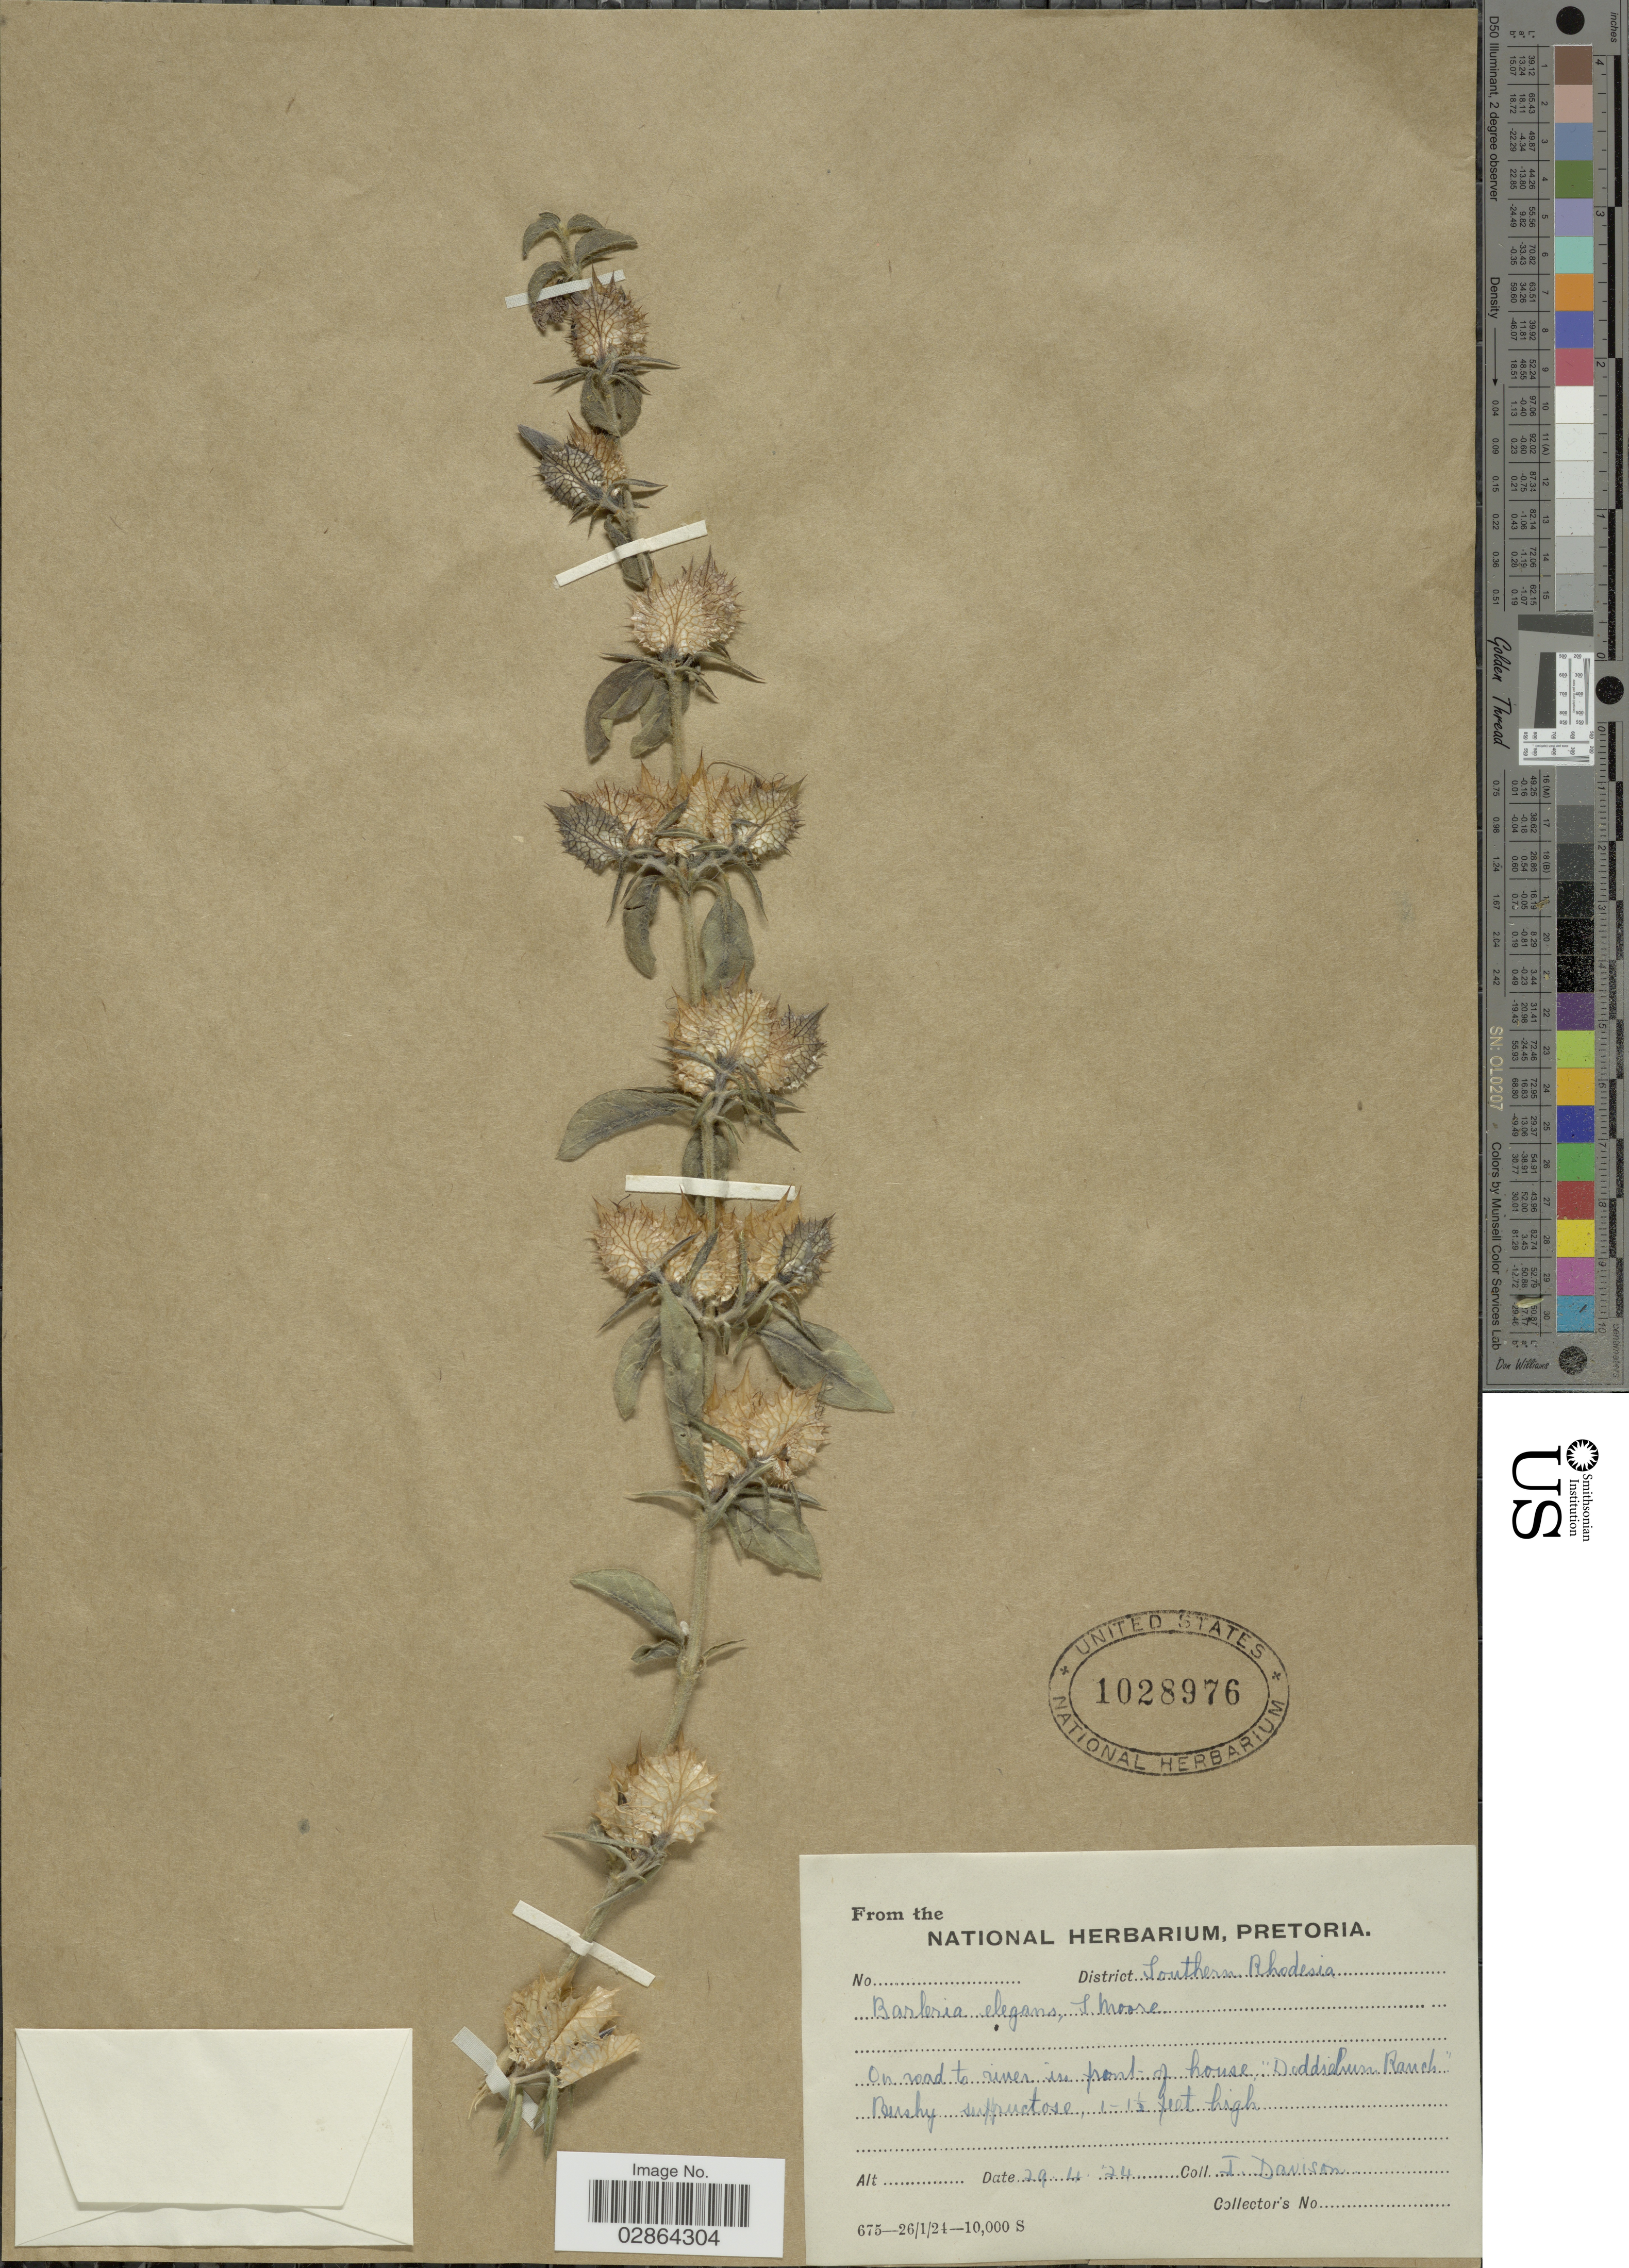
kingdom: Plantae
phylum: Tracheophyta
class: Magnoliopsida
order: Lamiales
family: Acanthaceae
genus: Barleria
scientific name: Barleria elegans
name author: S. Moore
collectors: J. Davison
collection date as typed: Transcribed d/m/y: 29/4/24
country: Zimbabwe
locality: District Southern Rhodesia, on road to river in front of house "Doddieburn Ranch".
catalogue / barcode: US 1028976